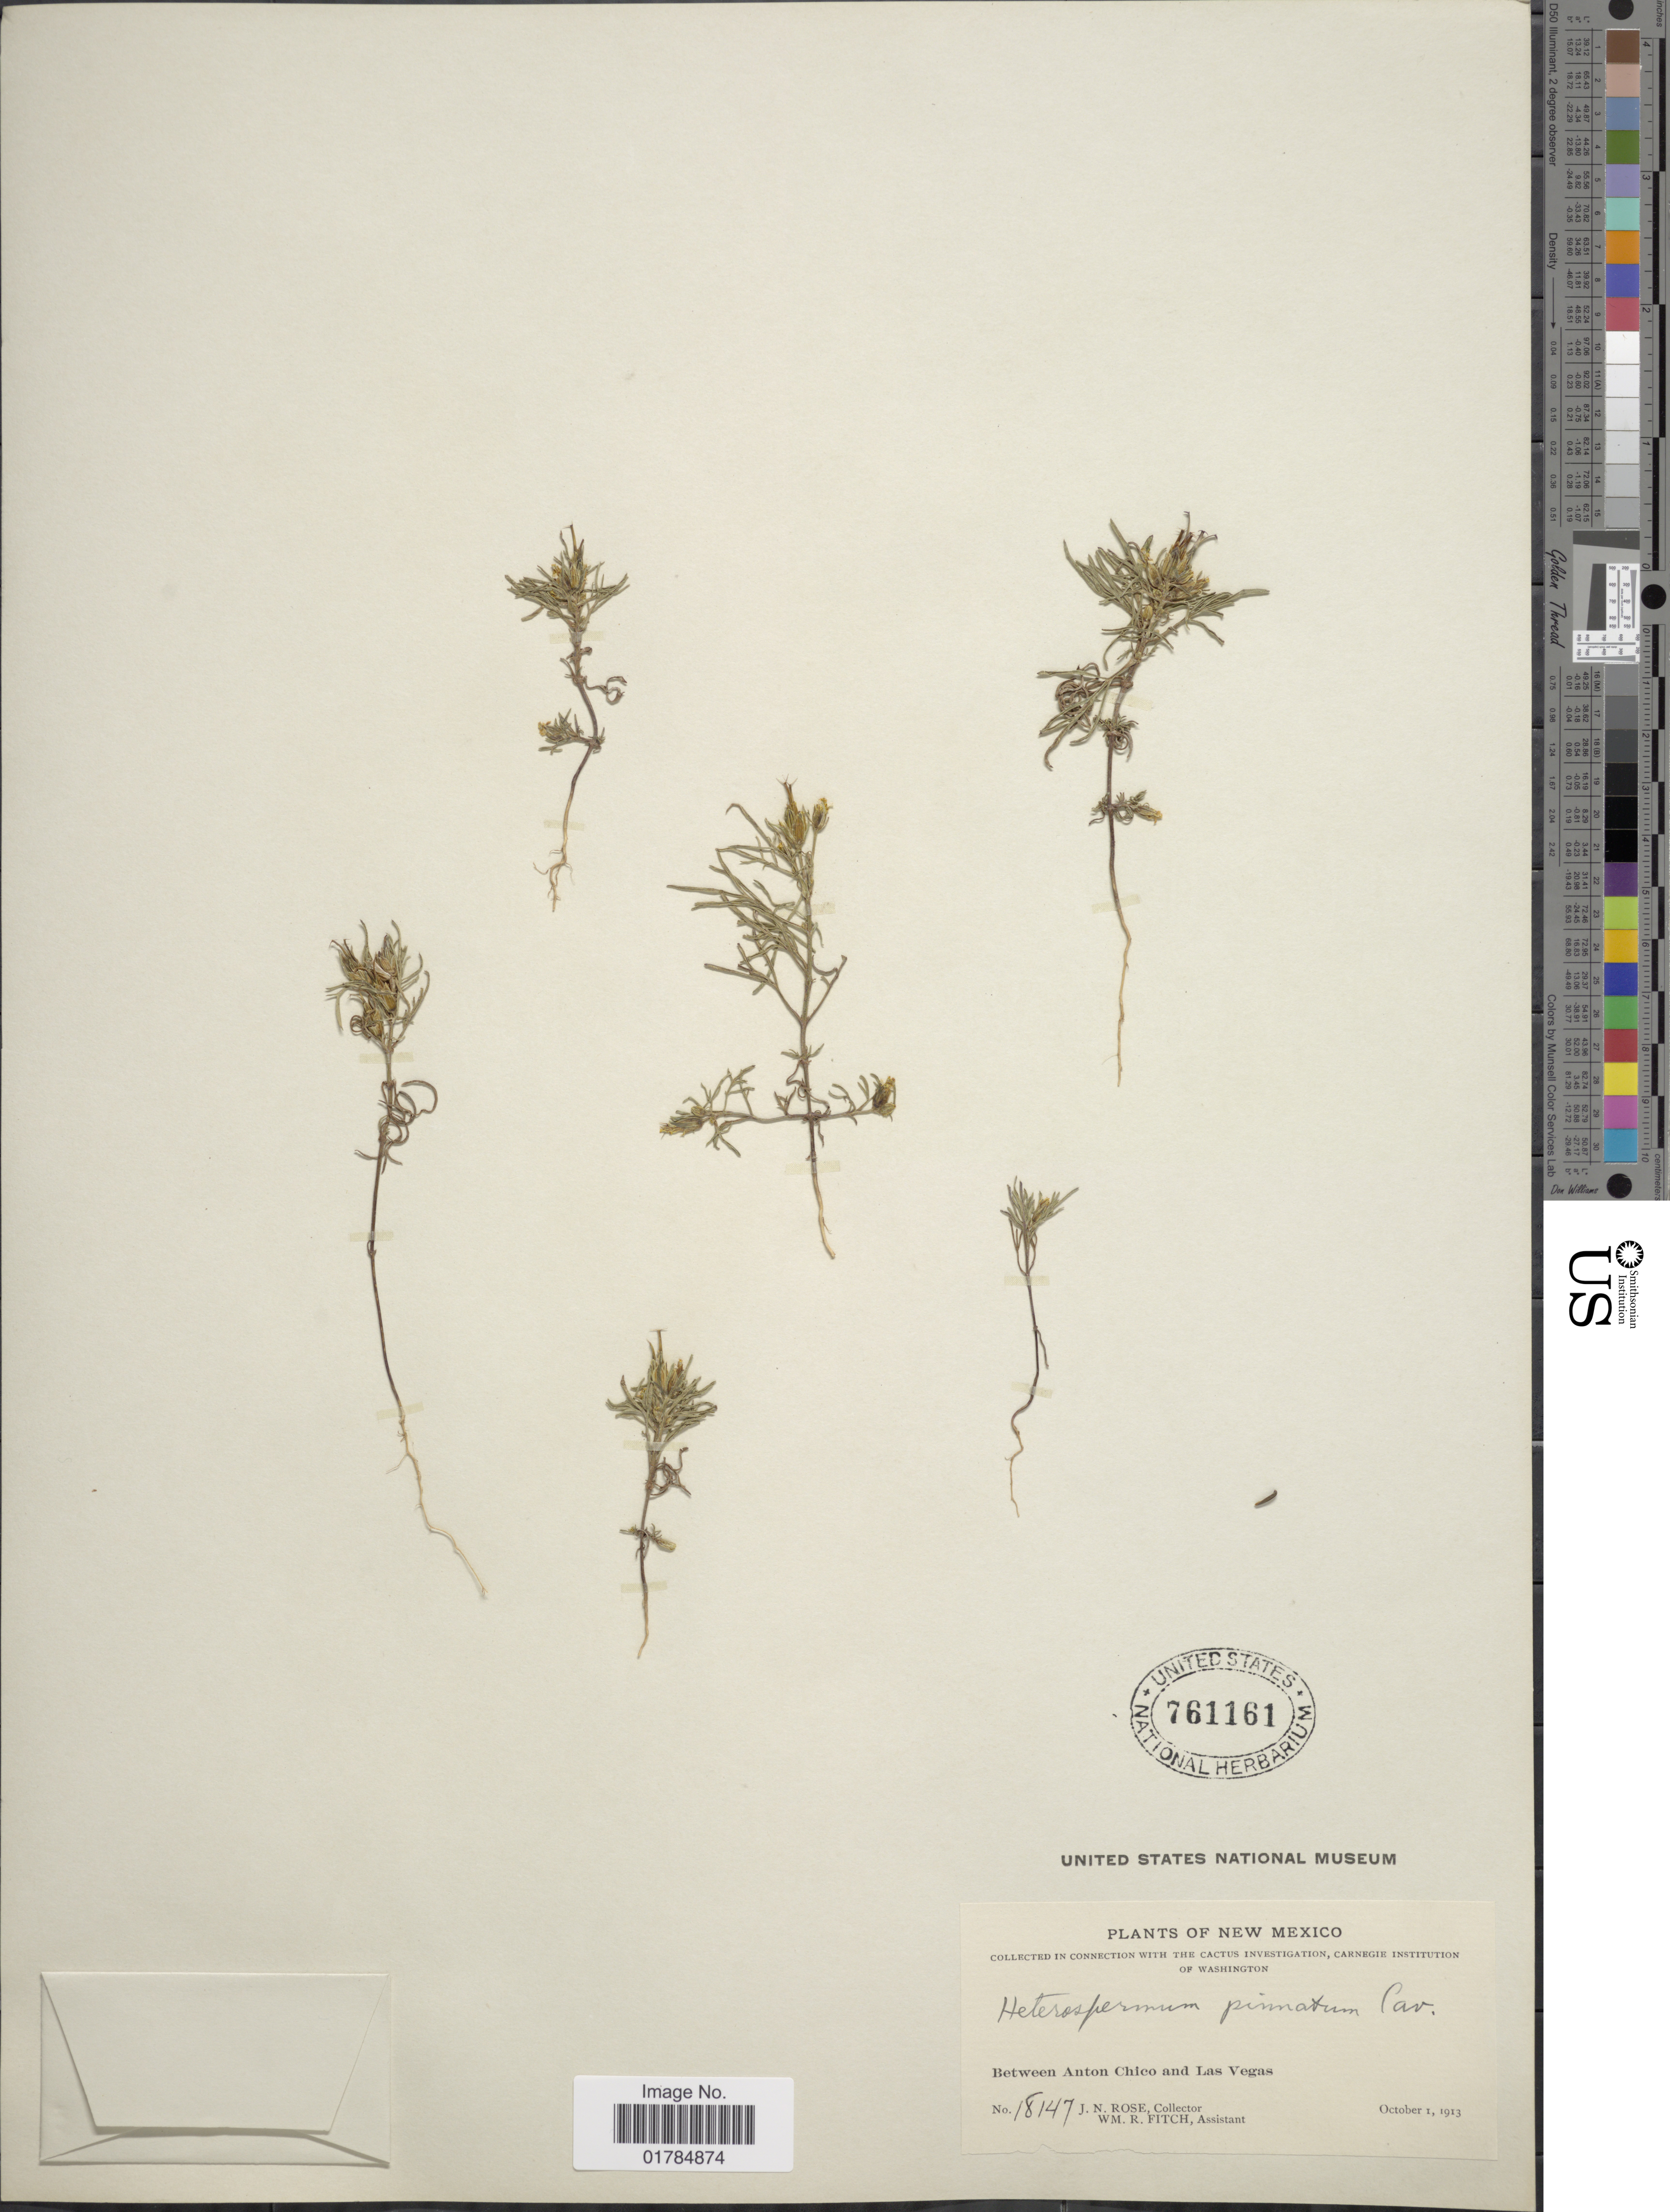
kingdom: Plantae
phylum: Tracheophyta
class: Magnoliopsida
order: Asterales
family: Asteraceae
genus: Heterosperma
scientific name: Heterosperma pinnatum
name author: Cav.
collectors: J. N. Rose & W. R. Fitch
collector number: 18147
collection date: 1913-10-01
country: United States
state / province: New Mexico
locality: Between Anton Chico and Las Vegas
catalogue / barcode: US 761161